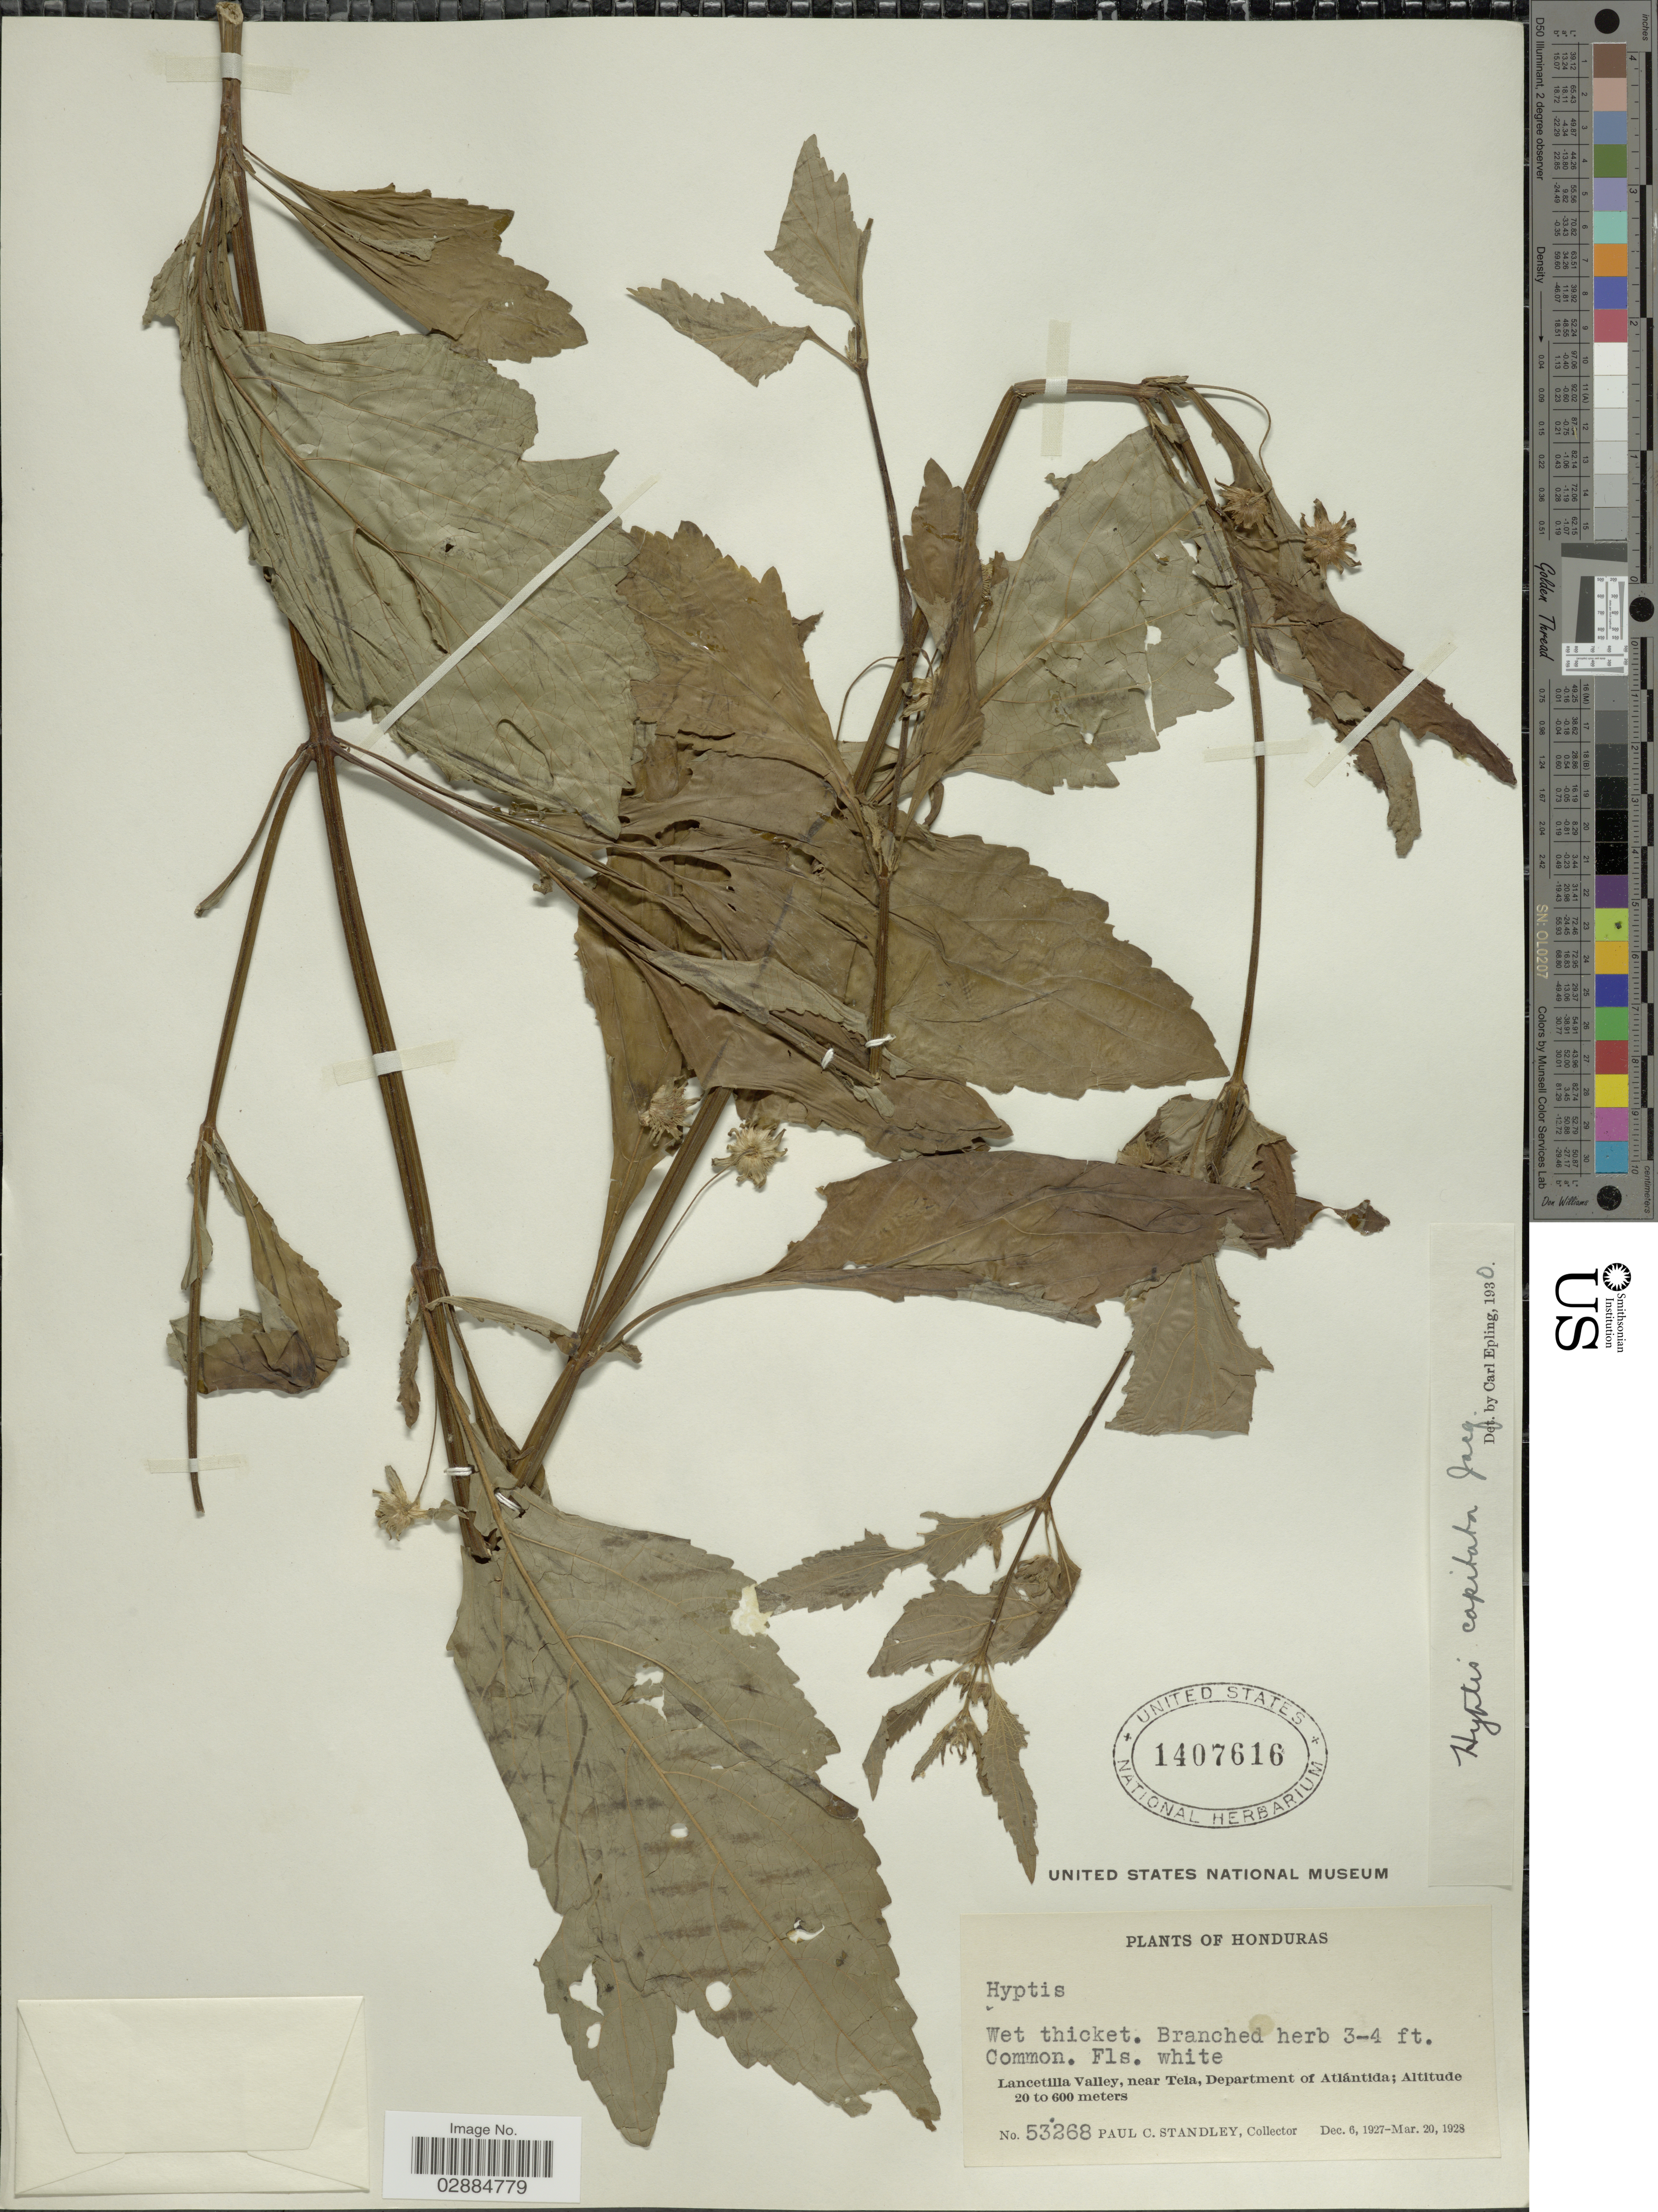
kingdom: Plantae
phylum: Tracheophyta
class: Magnoliopsida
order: Lamiales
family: Lamiaceae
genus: Hyptis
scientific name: Hyptis capitata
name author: Jacq.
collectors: P. C. Standley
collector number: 53268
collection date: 1927-12-06/1928-03-20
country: Honduras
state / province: Atlántida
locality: Lancetilla Valley, near Tela, Department of Atlántida.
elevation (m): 20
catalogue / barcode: US 1407616